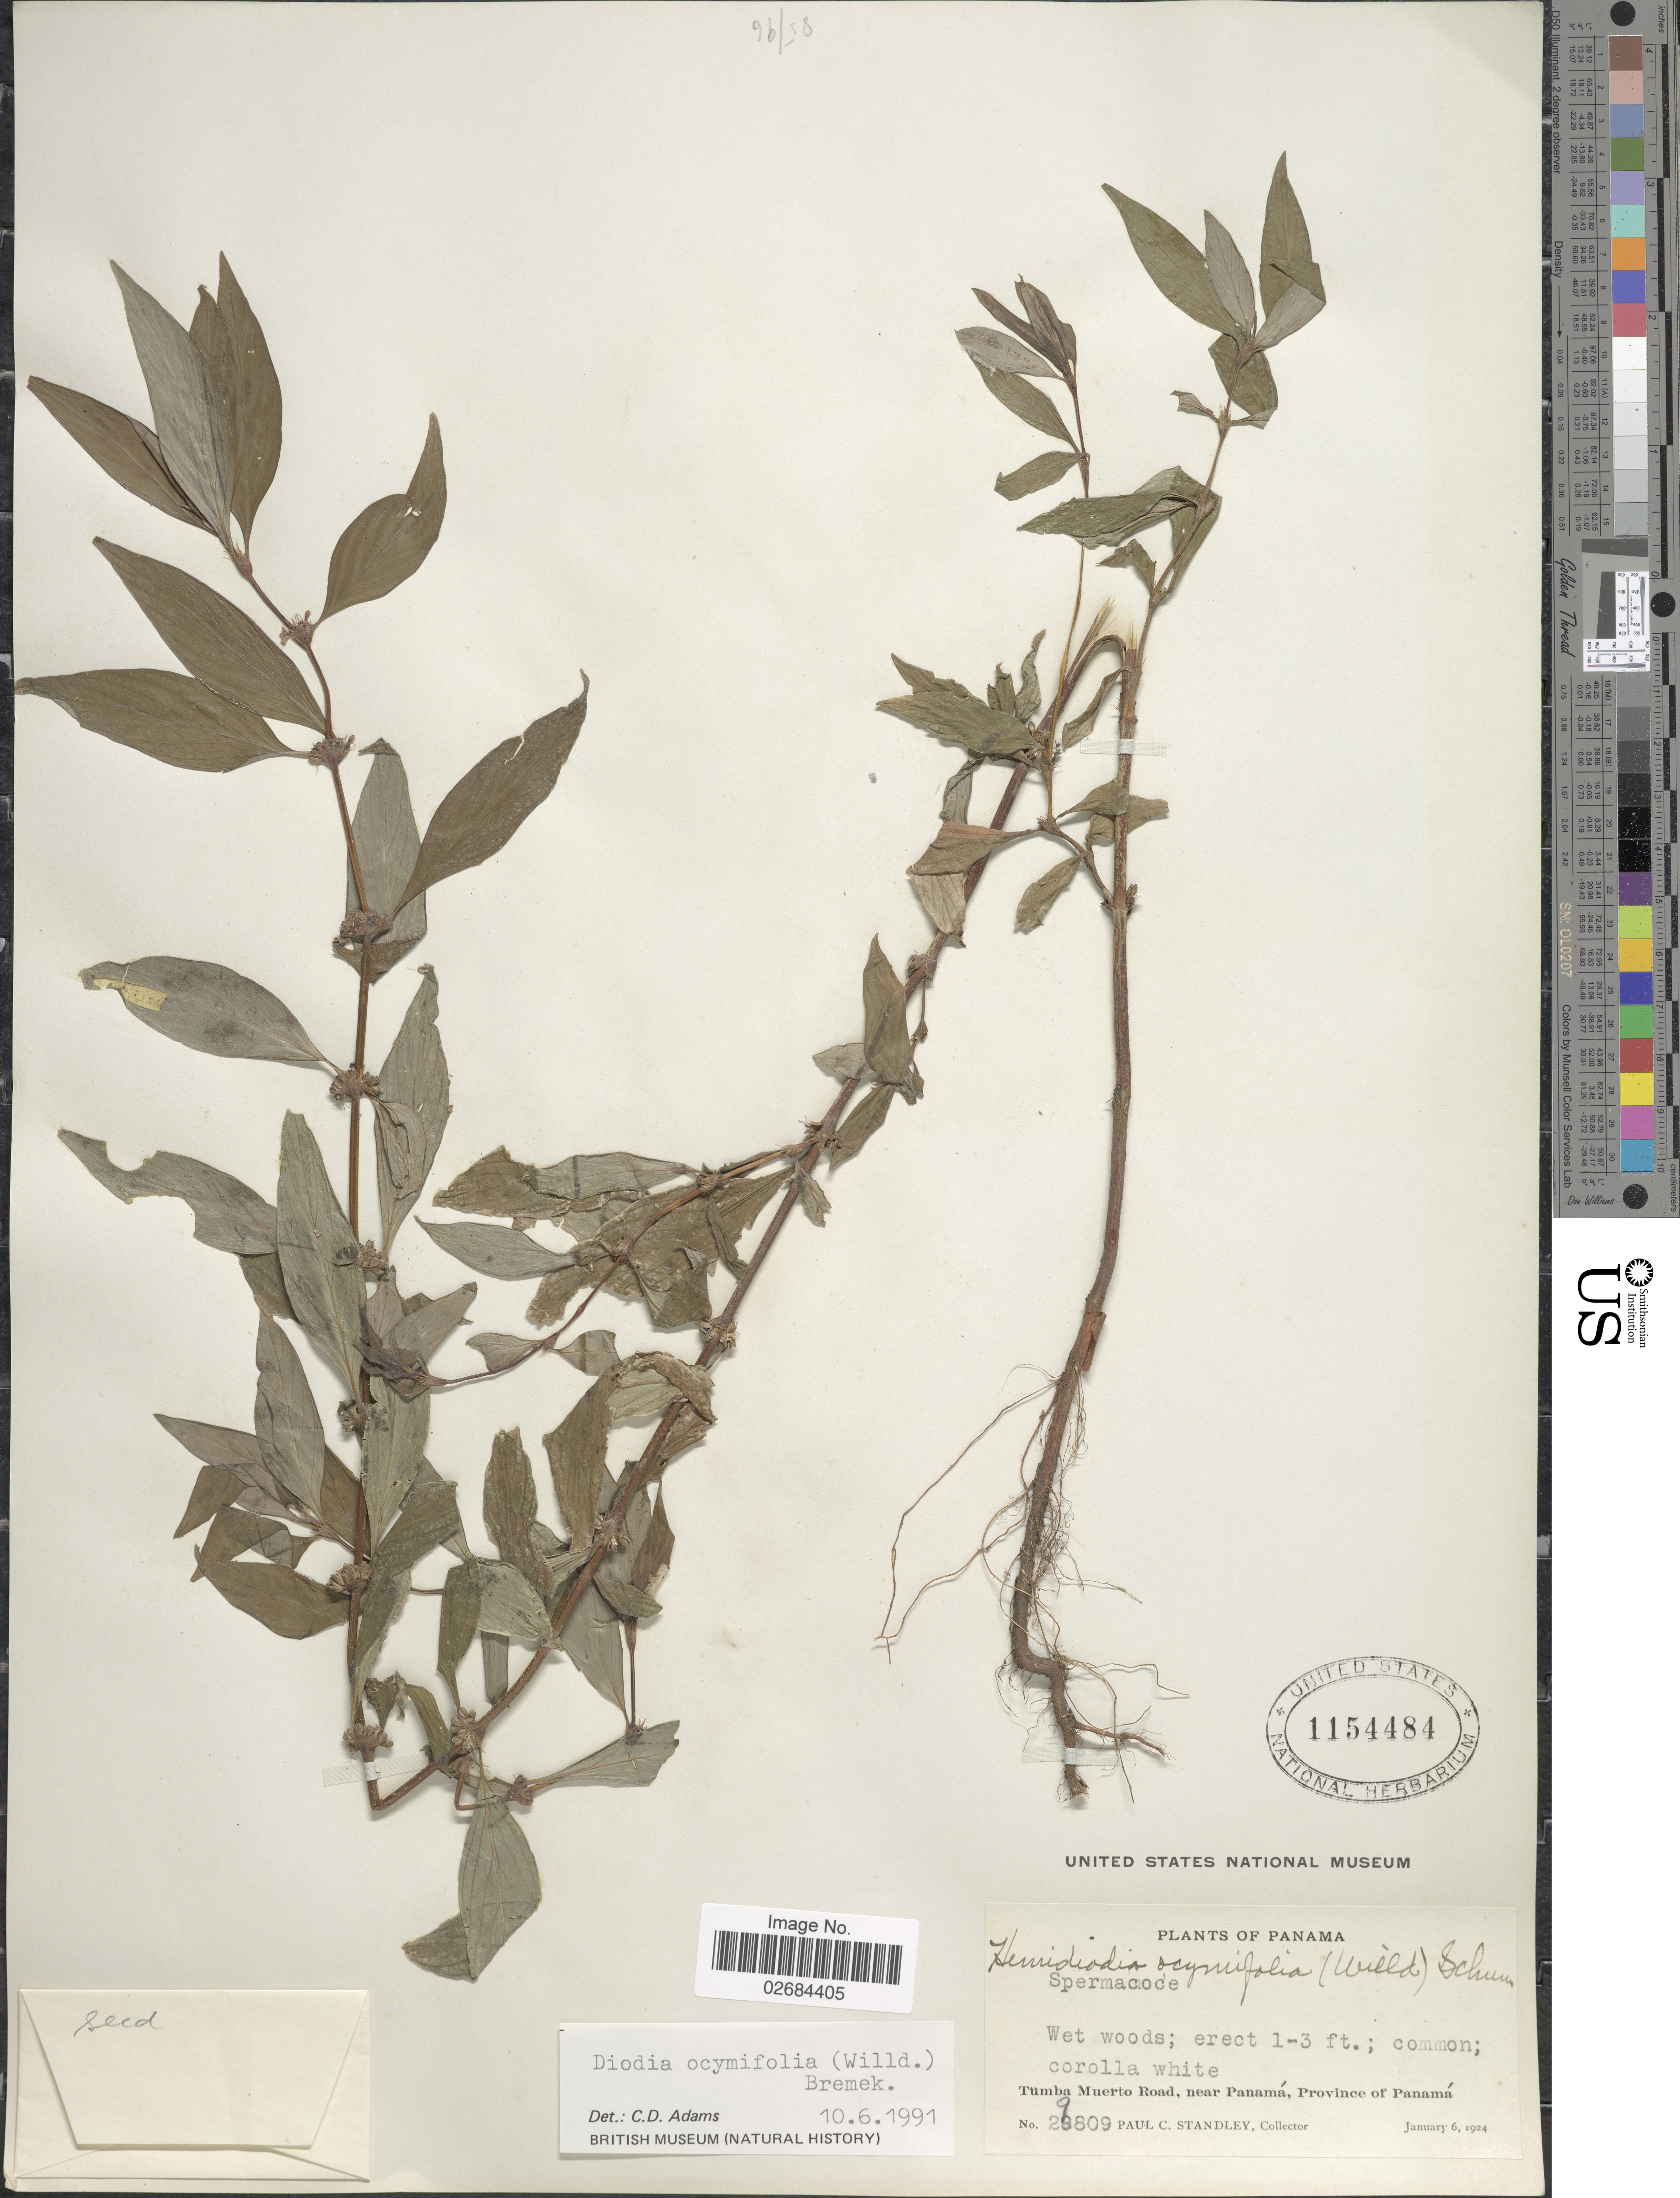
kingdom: Plantae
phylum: Tracheophyta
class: Magnoliopsida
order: Gentianales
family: Rubiaceae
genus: Diodia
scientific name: Diodia ocymifolia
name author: (Willd. ex Roem. & Schult.) Bremek.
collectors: P. C. Standley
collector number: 28809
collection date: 1924-01-06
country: Panama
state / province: Panamá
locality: Tumba Muerto Road, near Panamá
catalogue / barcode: US 1154484